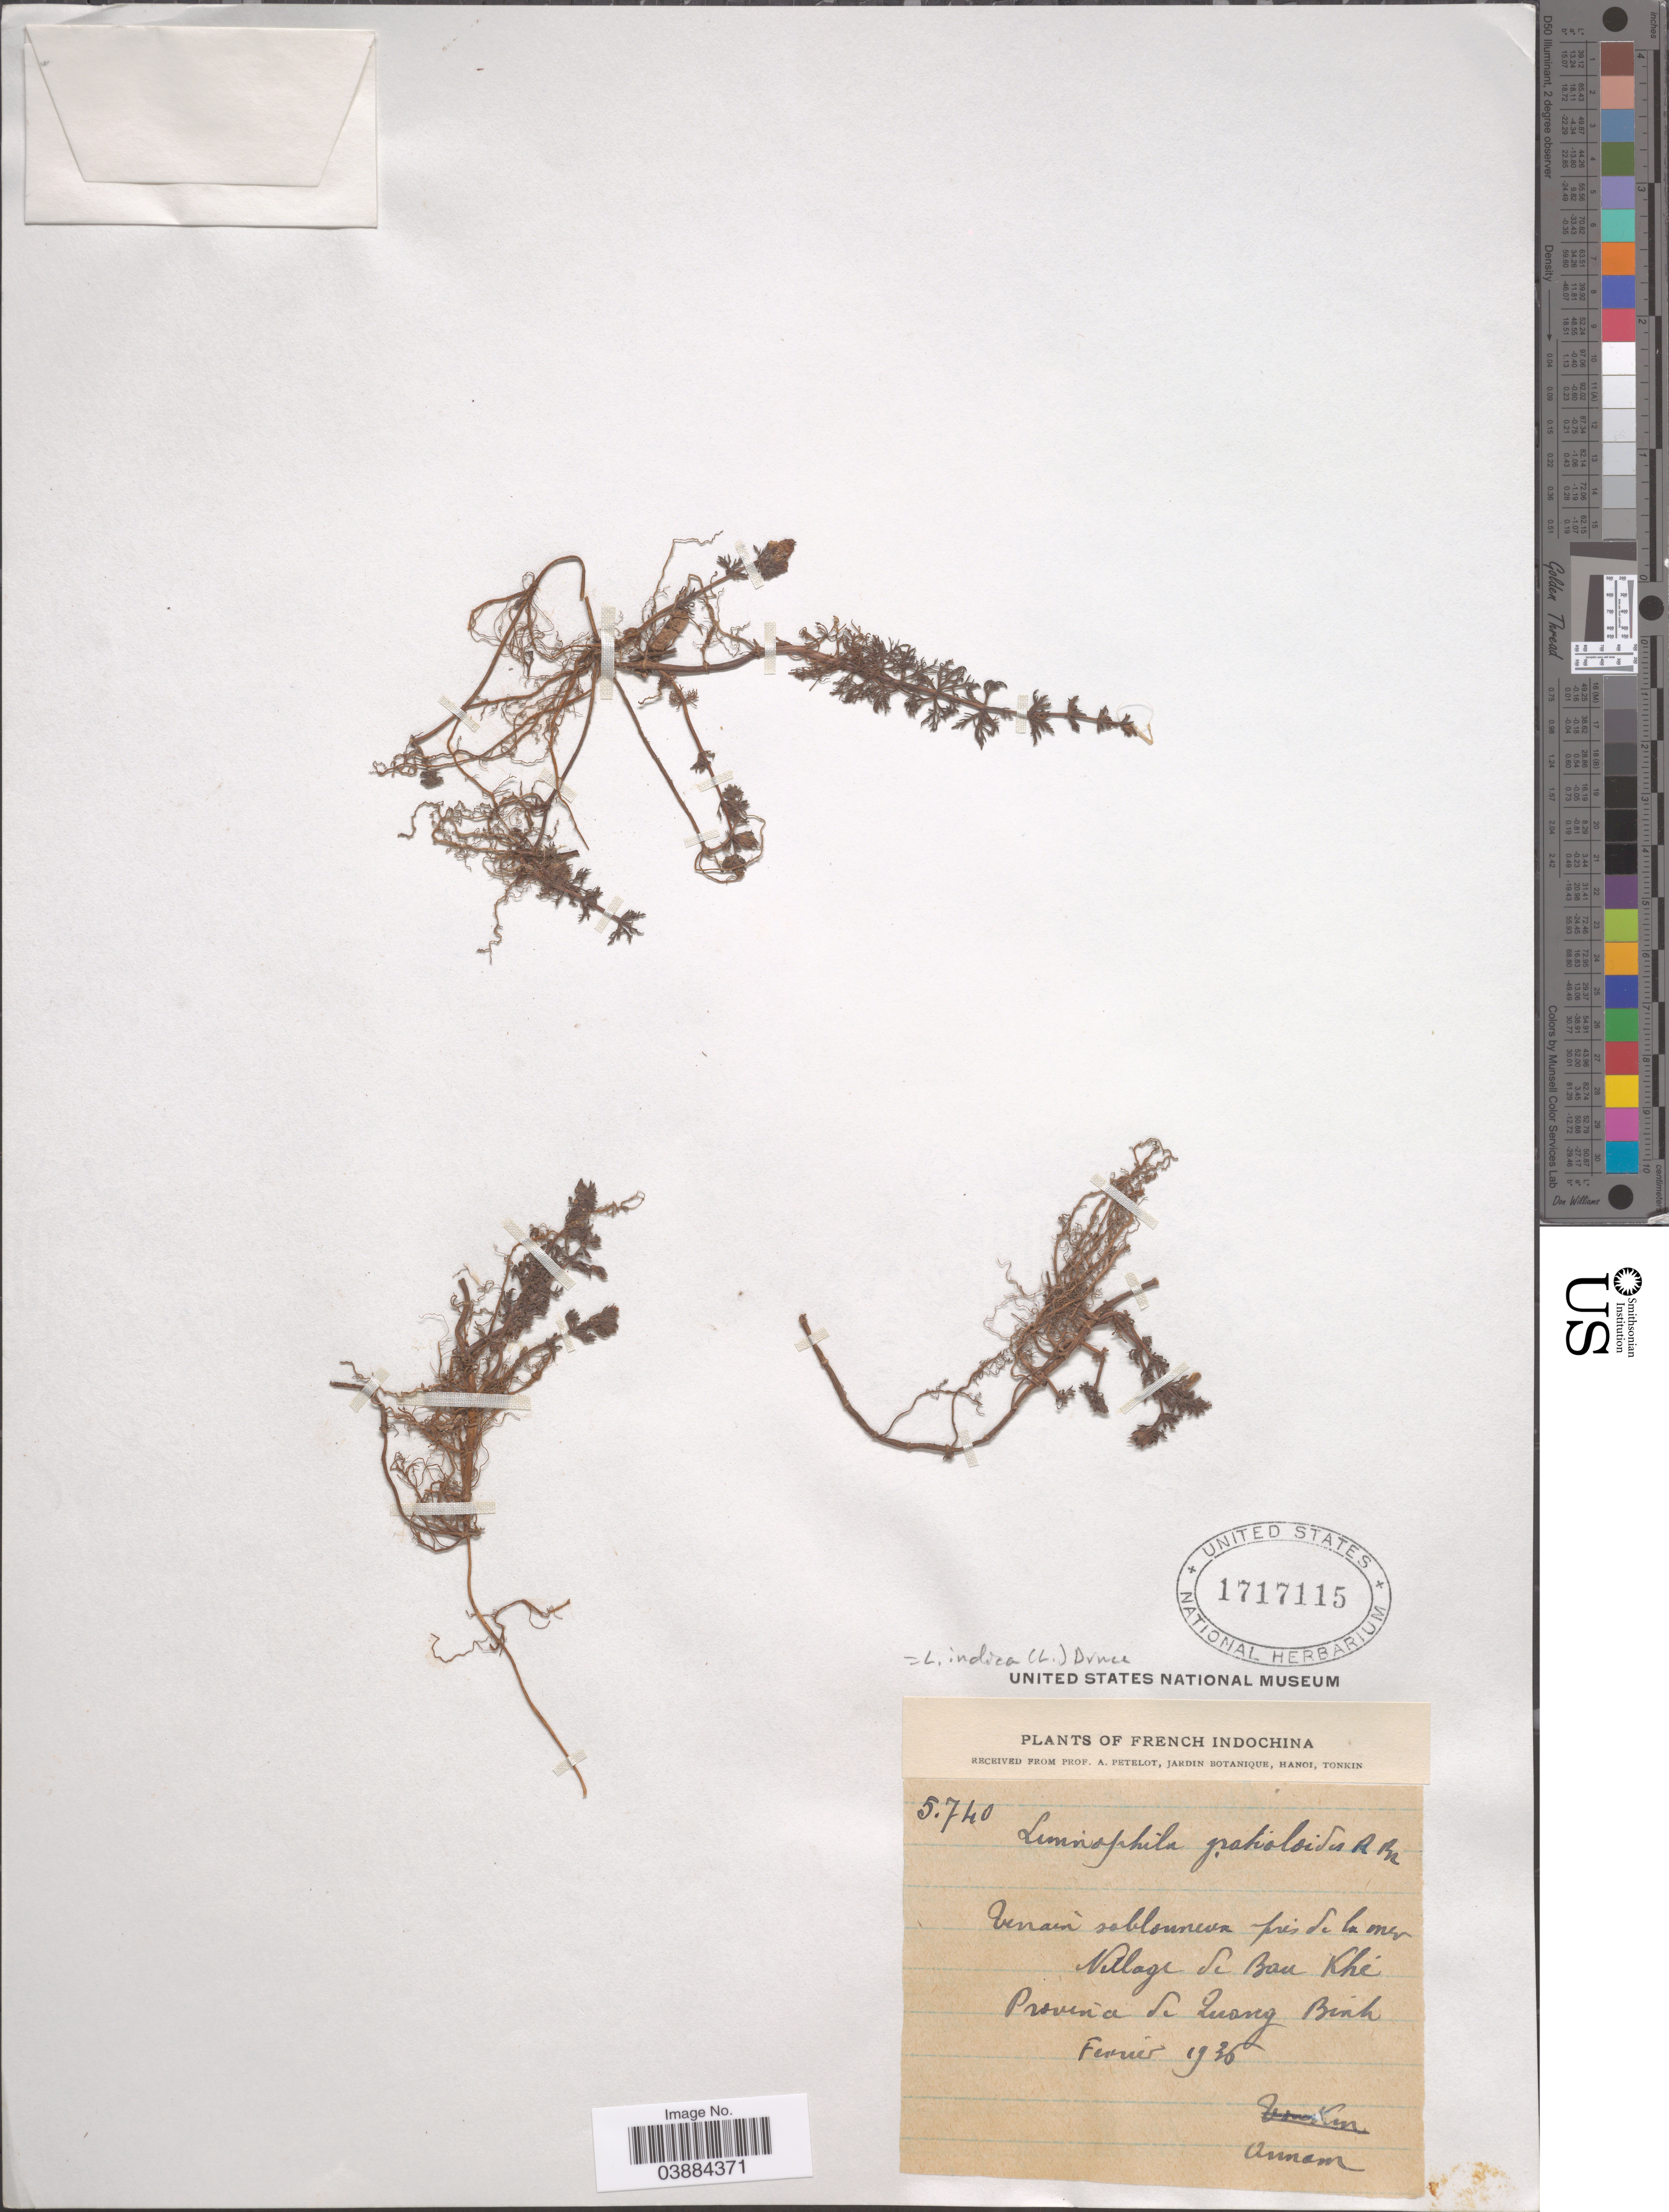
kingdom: Plantae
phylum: Tracheophyta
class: Magnoliopsida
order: Lamiales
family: Plantaginaceae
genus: Limnophila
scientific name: Limnophila indica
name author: (L.) Druce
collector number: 5740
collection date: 1935-02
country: Vietnam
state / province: Quang Binh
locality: French Indochina. Village de Ban Khé. Annam.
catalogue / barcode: US 1717115